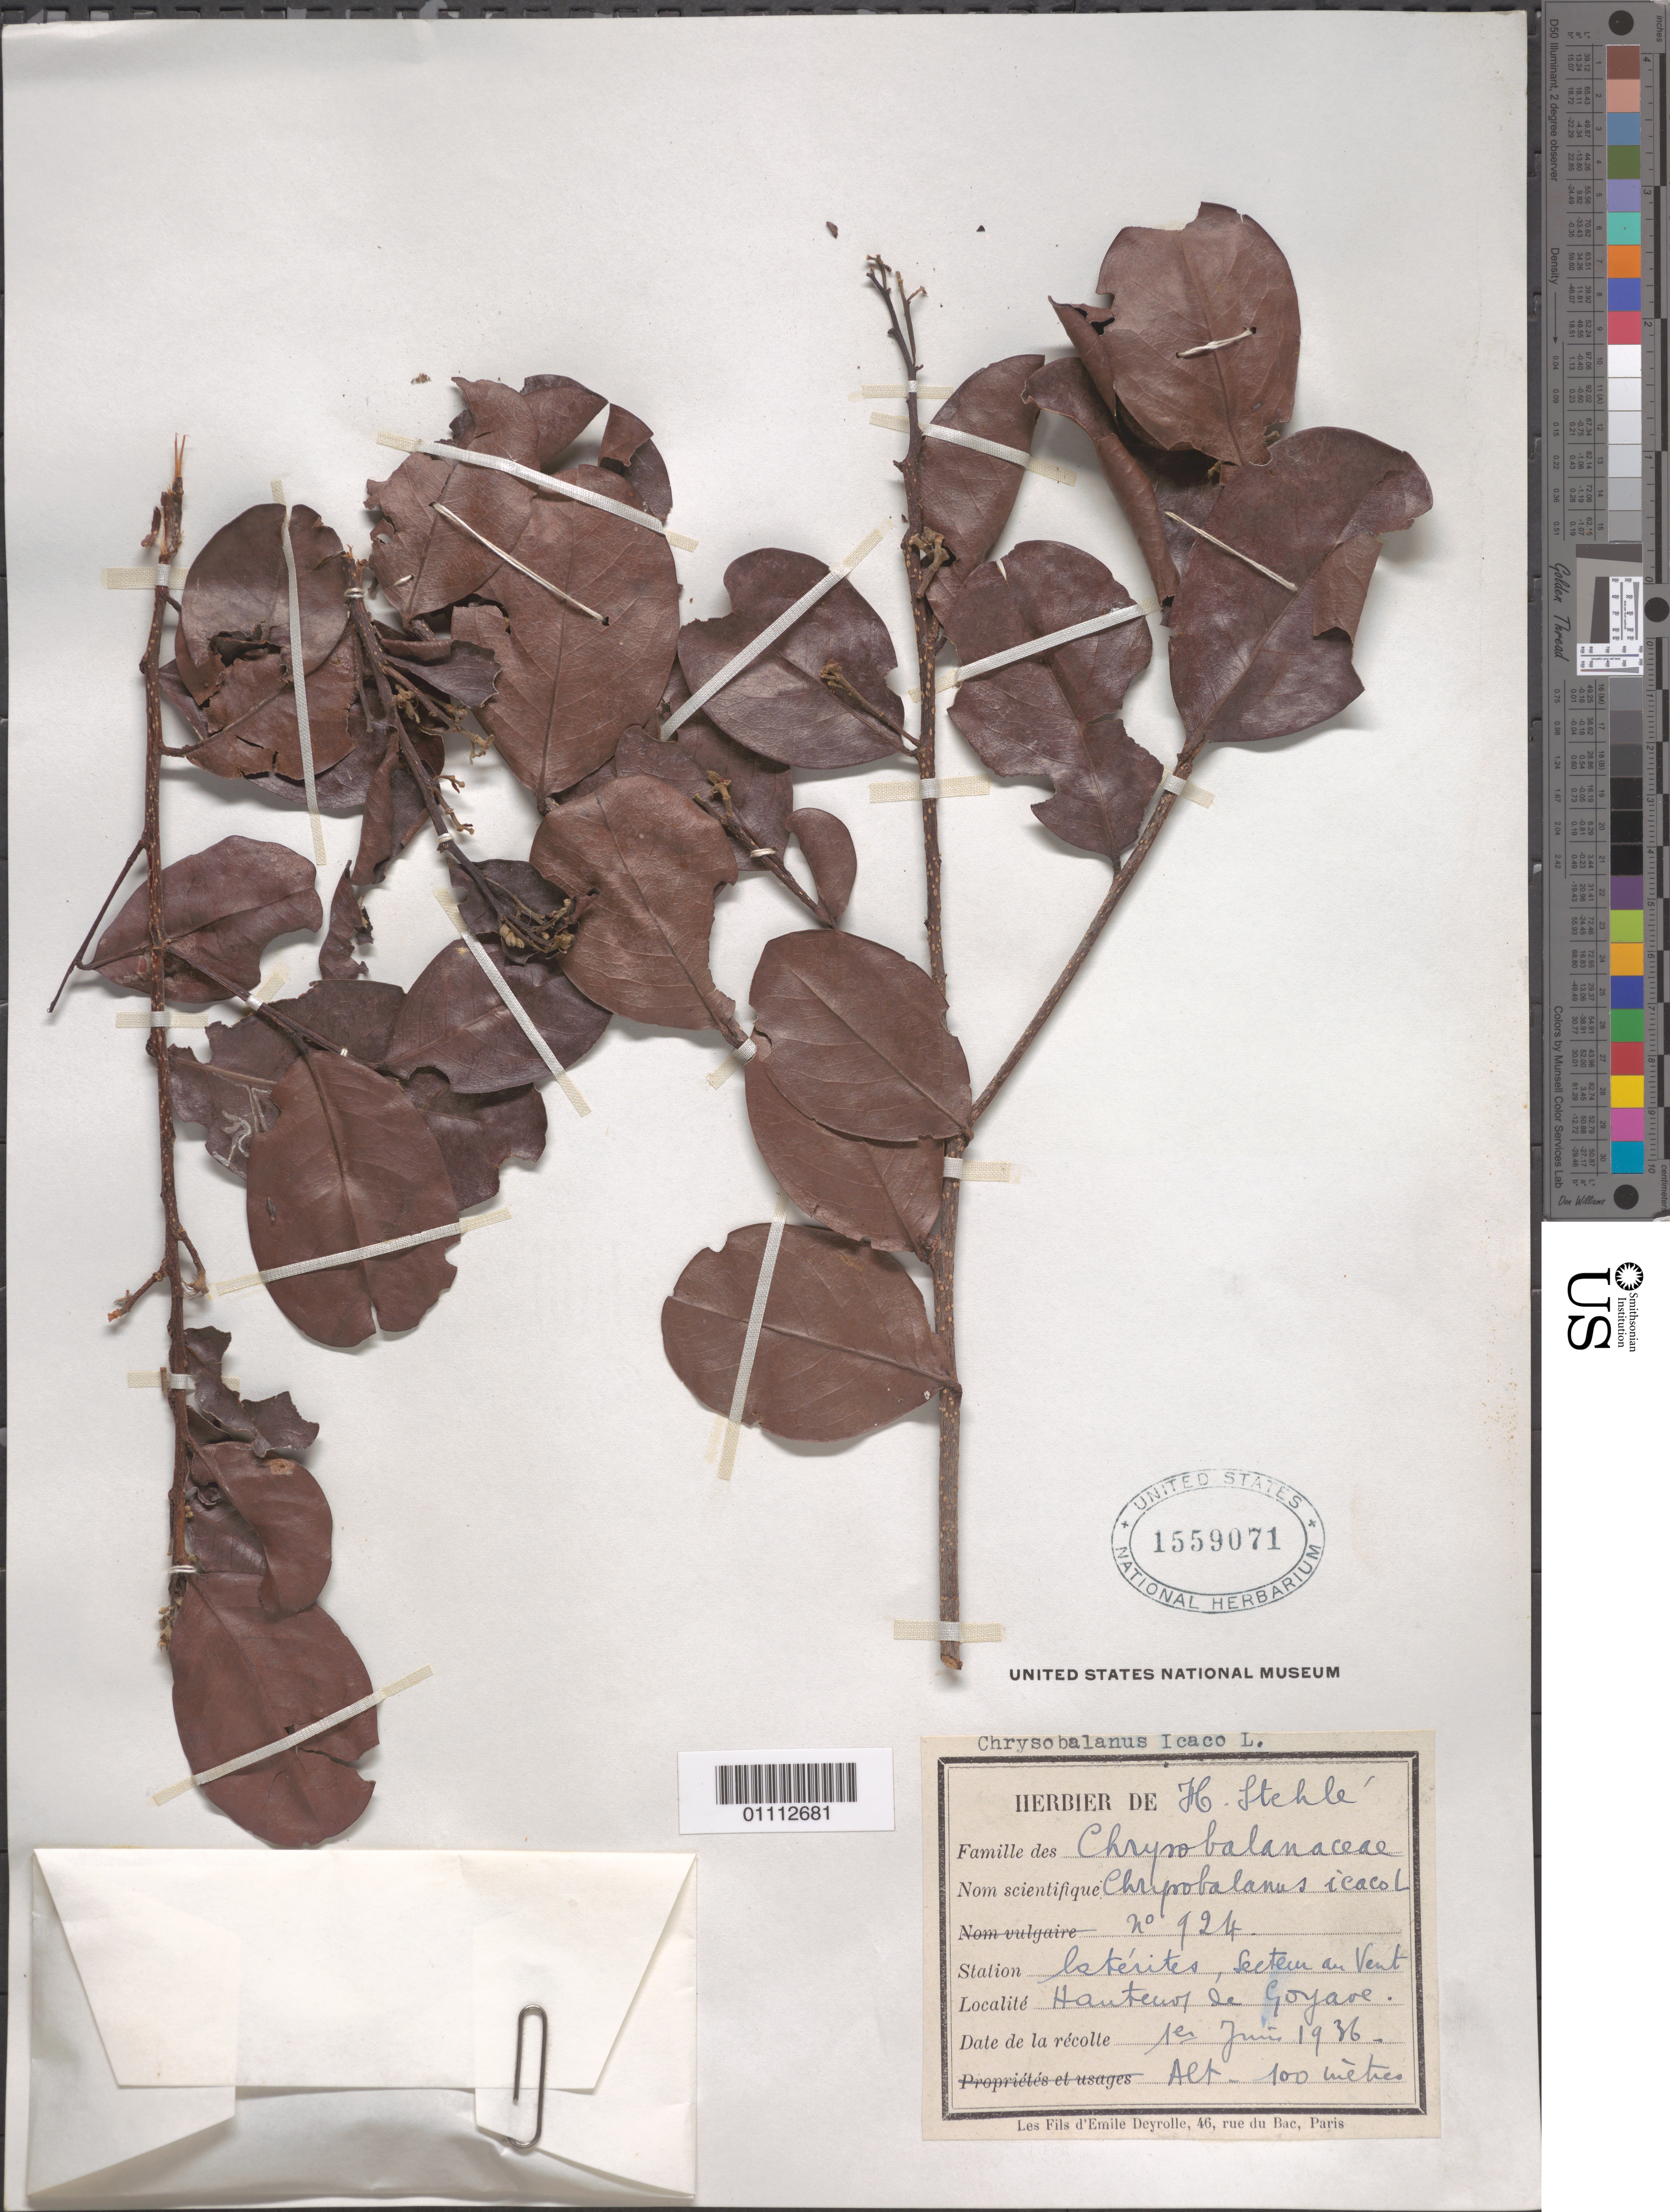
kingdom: Plantae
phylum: Tracheophyta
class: Magnoliopsida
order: Malpighiales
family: Chrysobalanaceae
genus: Chrysobalanus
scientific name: Chrysobalanus icaco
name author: L.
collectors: H. Stehlé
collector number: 924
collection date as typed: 10 Jul 1936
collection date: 1936-07-10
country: Martinique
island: Martinique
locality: Hauteur de Goyane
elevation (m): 100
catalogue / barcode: US 1559071